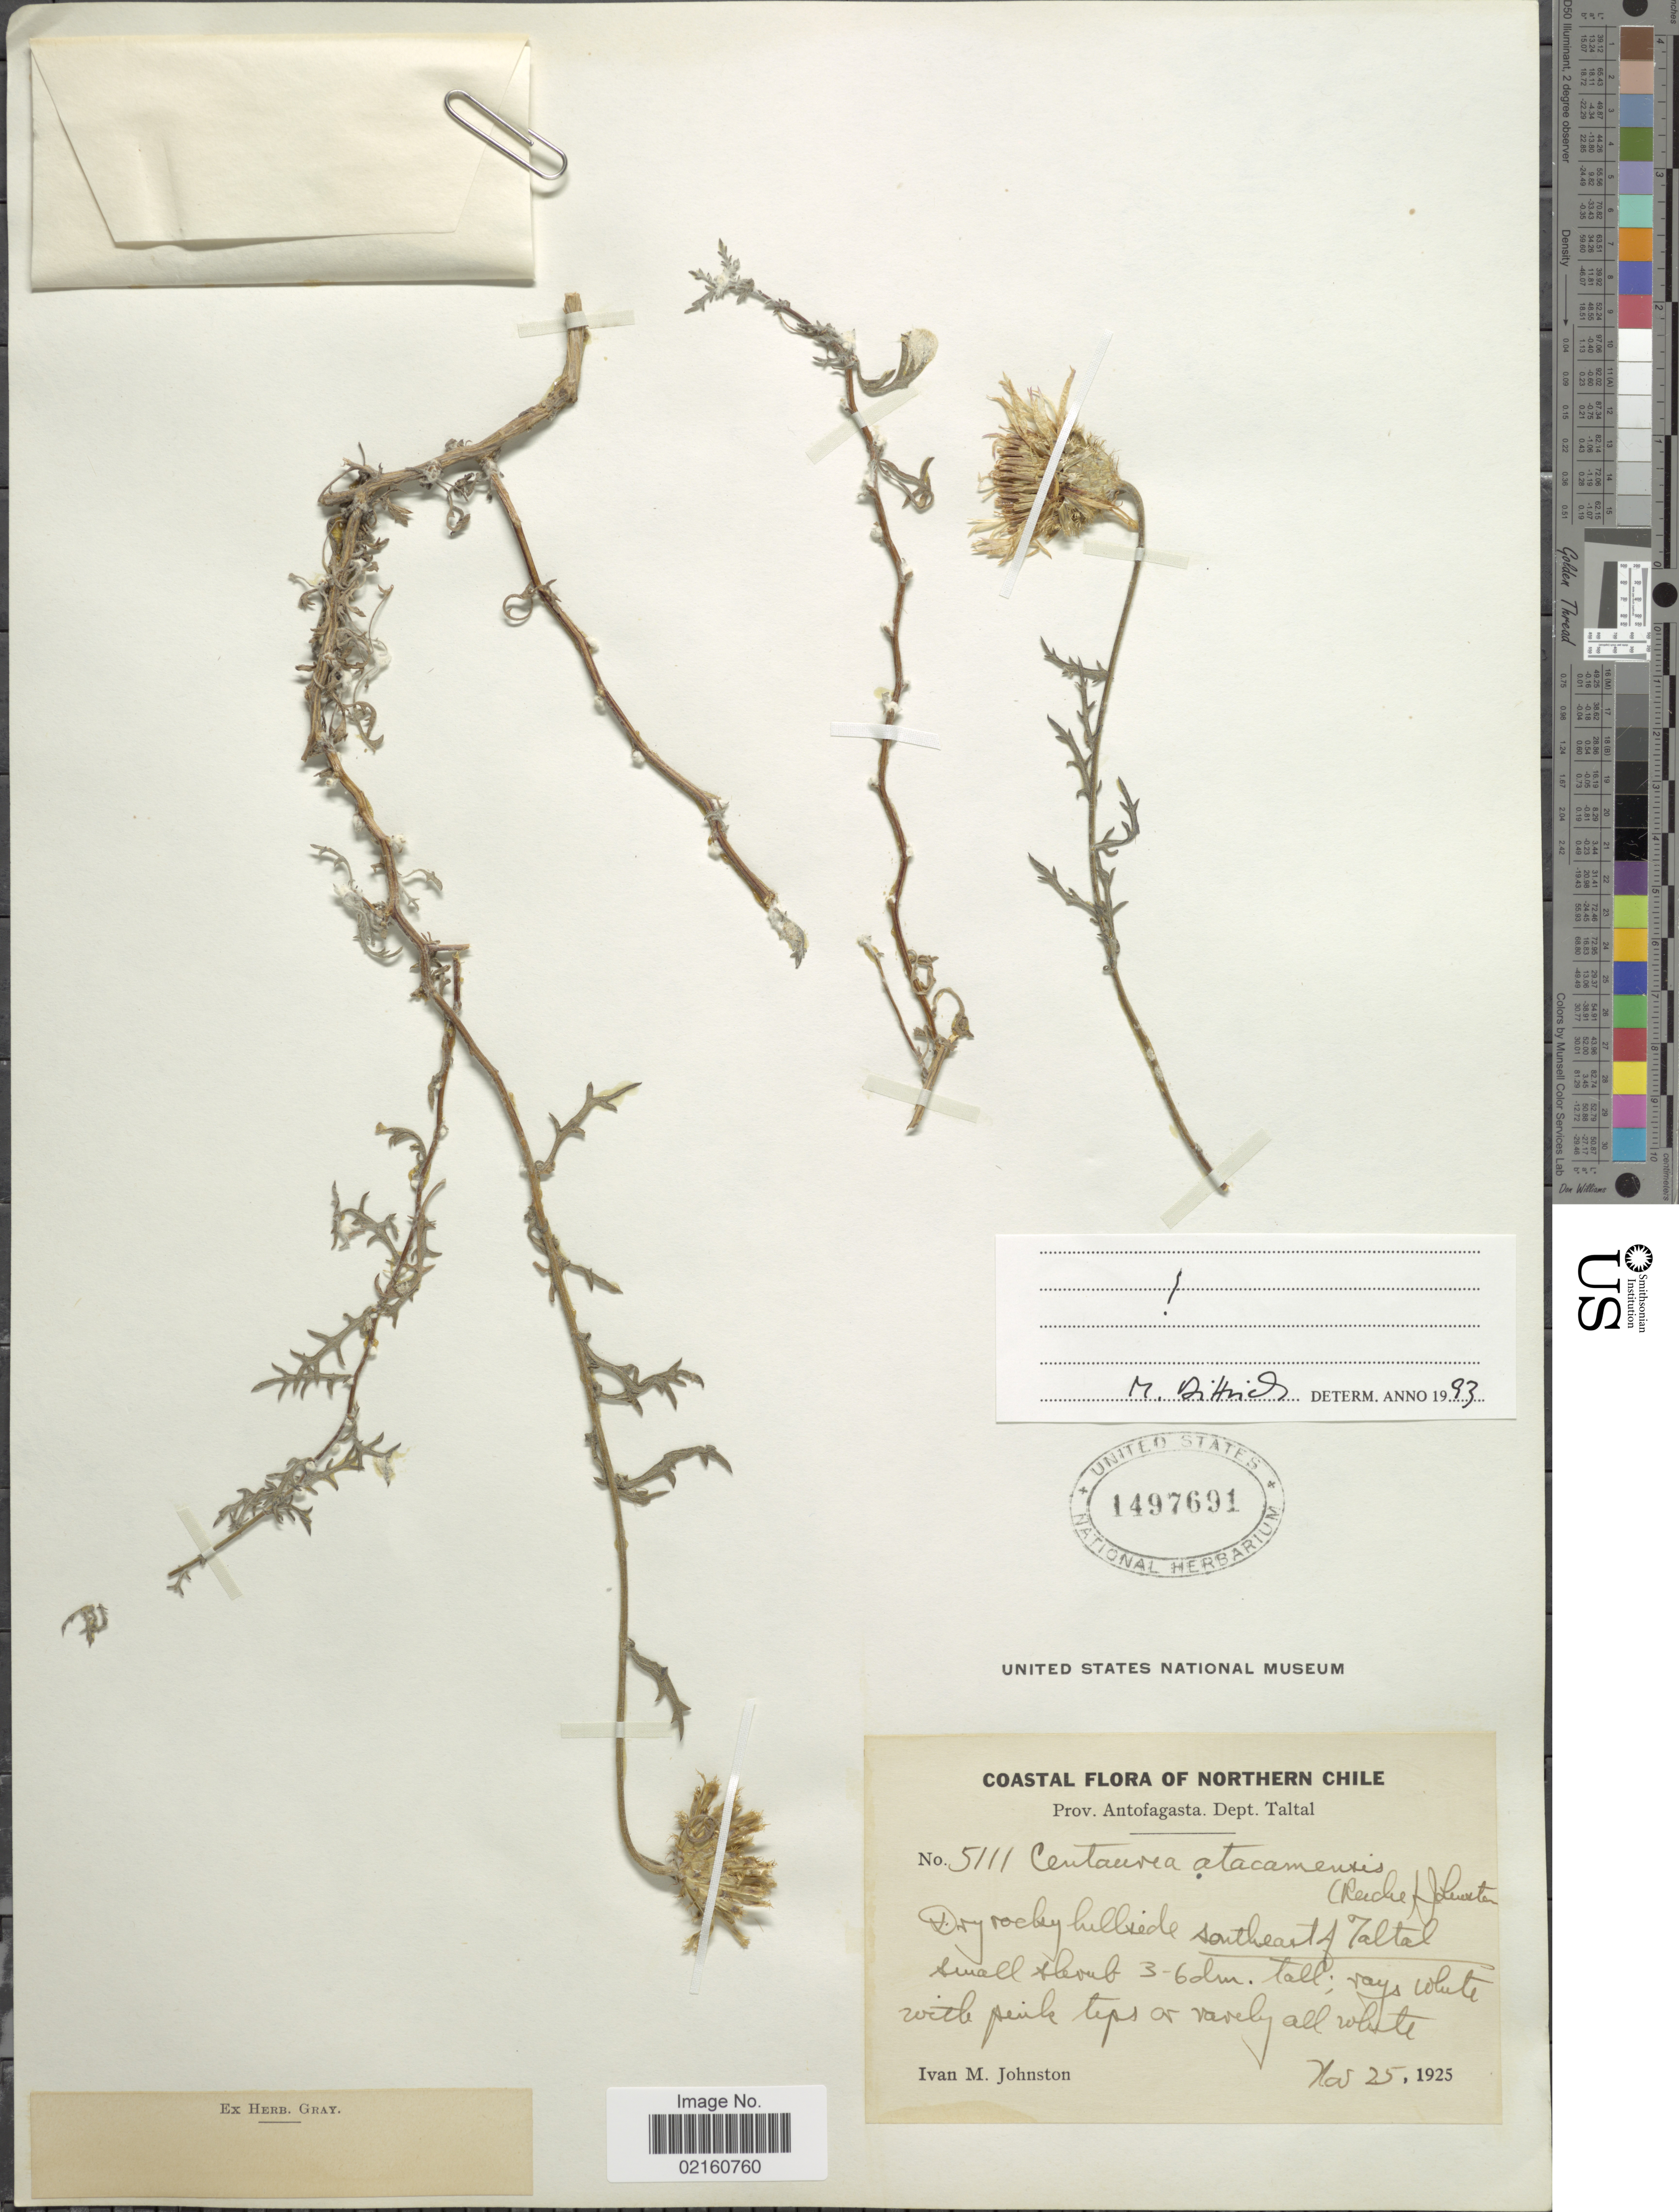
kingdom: Plantae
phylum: Tracheophyta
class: Magnoliopsida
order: Asterales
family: Asteraceae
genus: Centaurea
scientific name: Centaurea atacamensis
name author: (Reiche) I.M. Johnst.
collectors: I.M. Johnston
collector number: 5111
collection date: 1925-11-25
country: Chile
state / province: Antofagasta (II)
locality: Northern Chile, Dept. Taltal, southeast of Taltal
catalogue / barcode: US 1497691